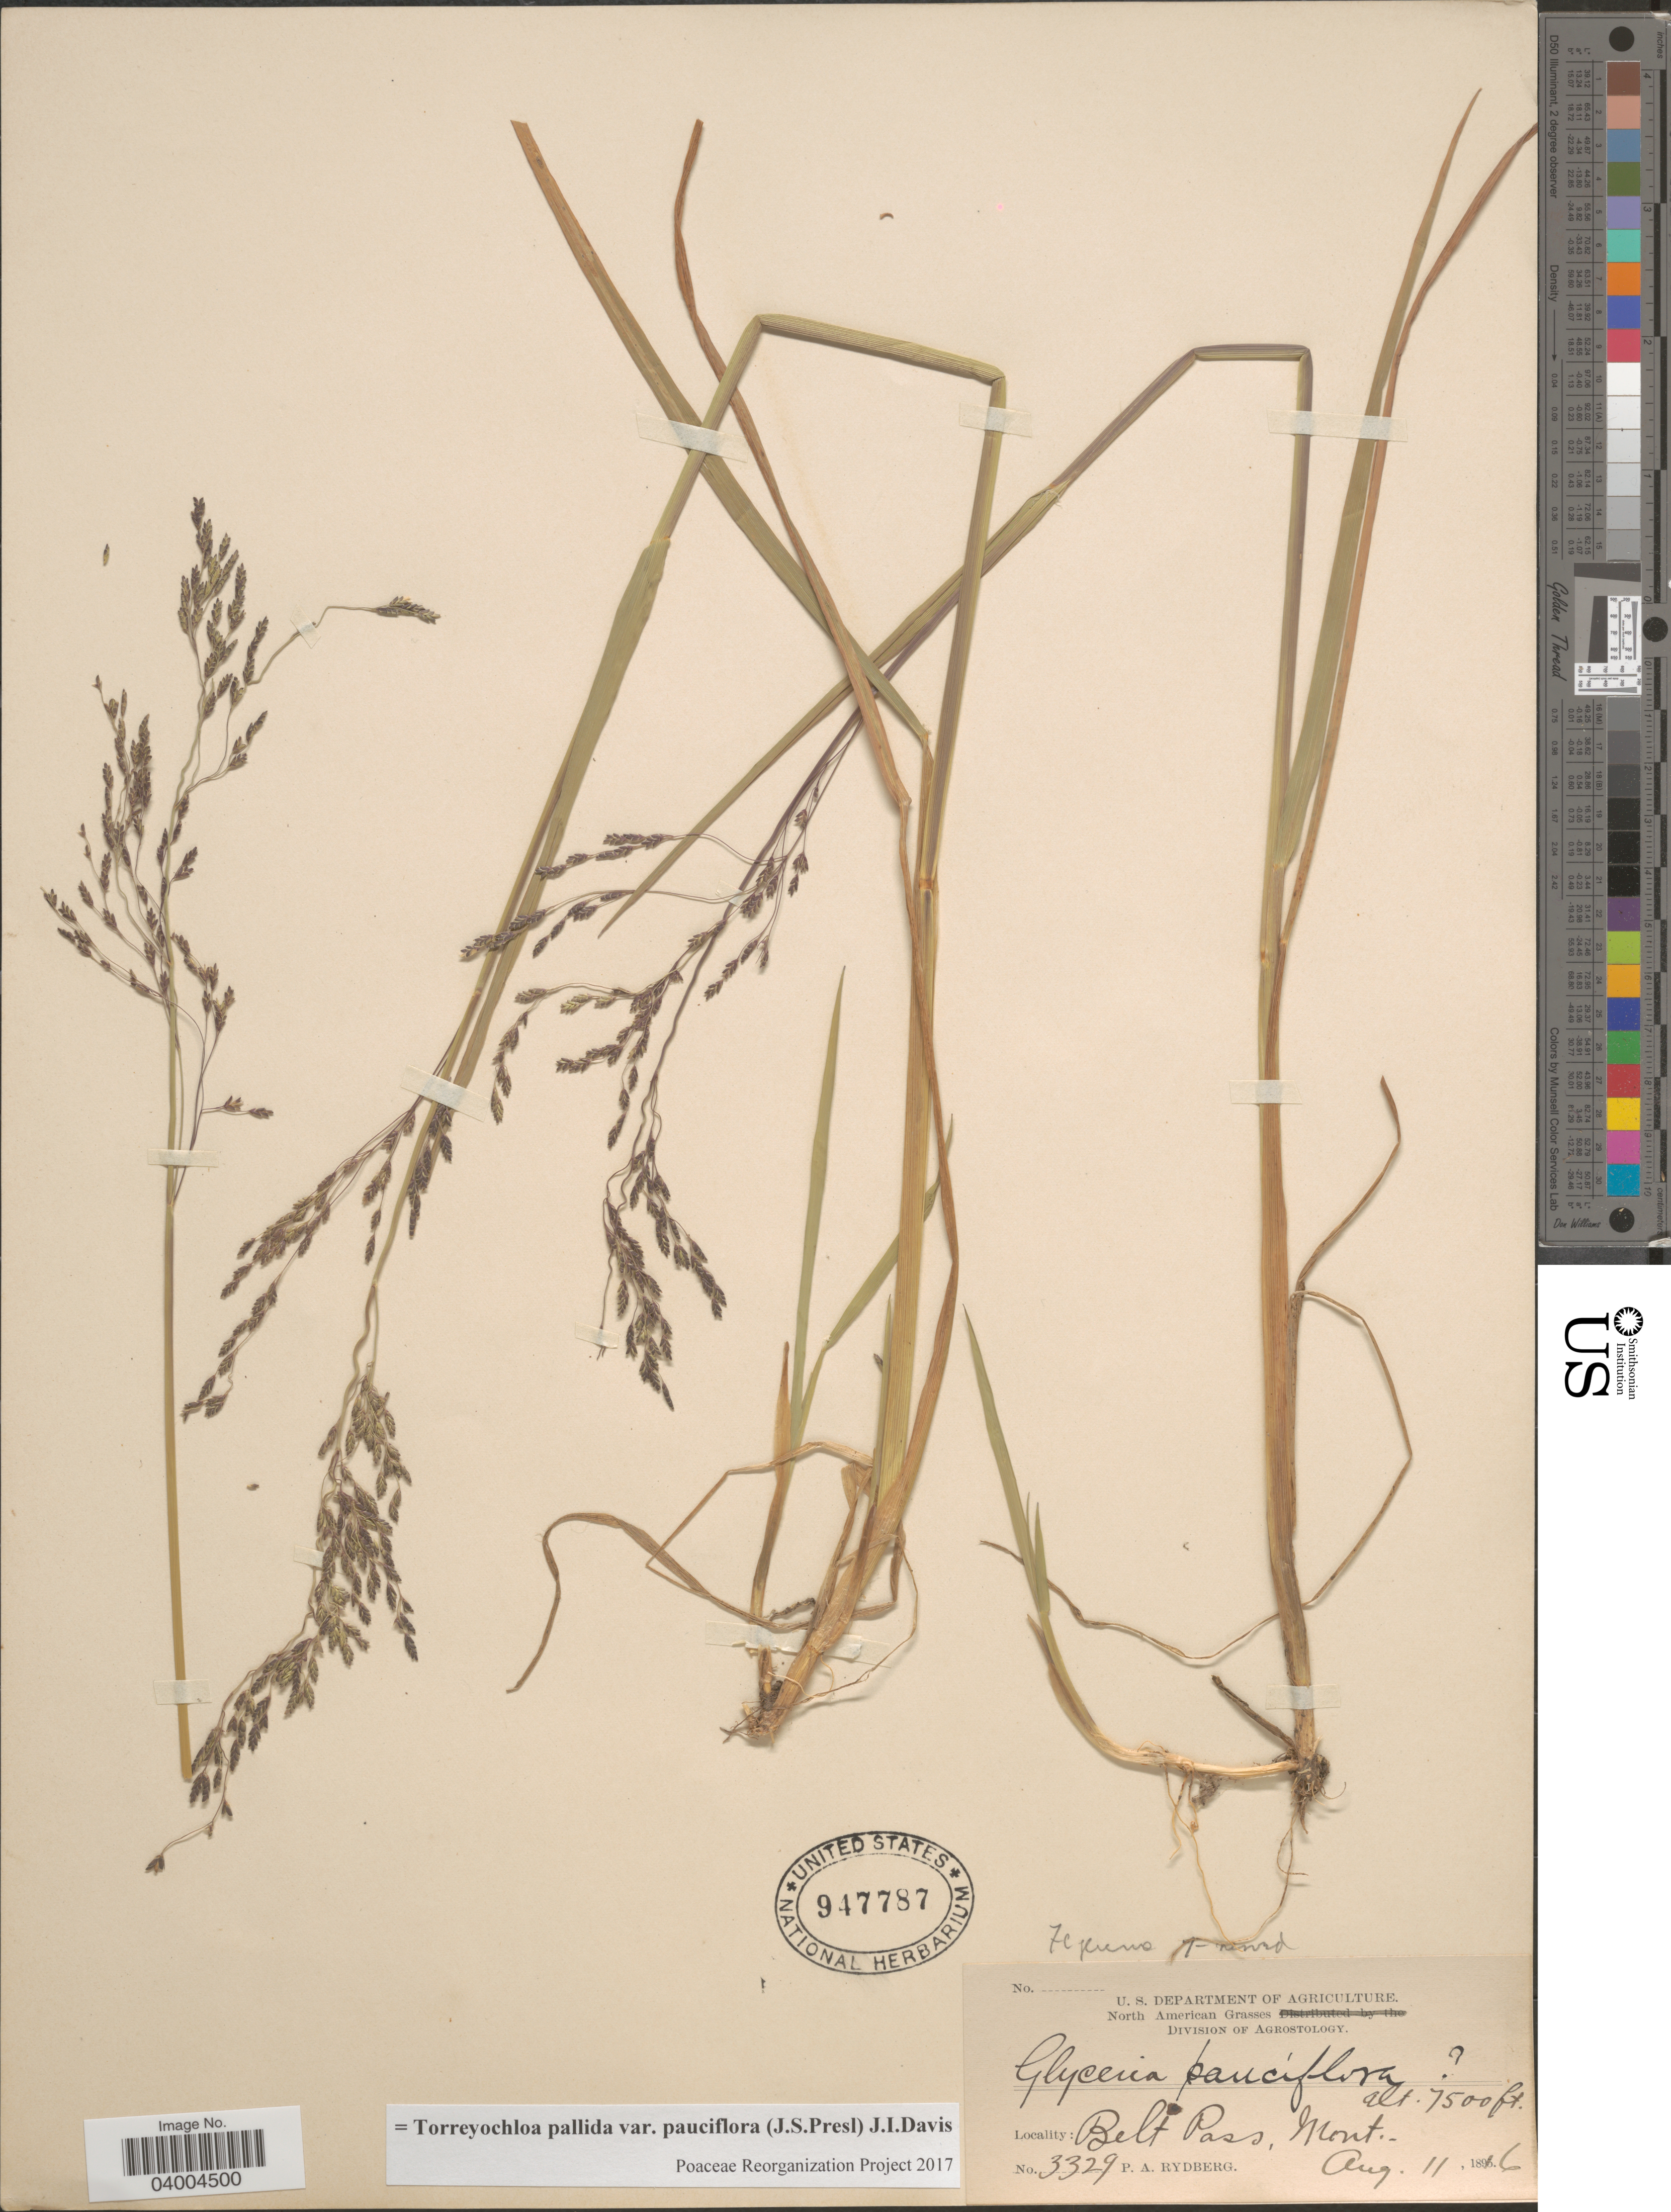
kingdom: Plantae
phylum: Tracheophyta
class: Liliopsida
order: Poales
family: Poaceae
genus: Torreyochloa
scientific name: Torreyochloa pallida var. pauciflora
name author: (J. Presl) J.I. Davis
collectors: P. A. Rydberg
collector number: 3329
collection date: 1816-08-11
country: United States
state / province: Montana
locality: Belt Pass.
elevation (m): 2286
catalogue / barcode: US 947787